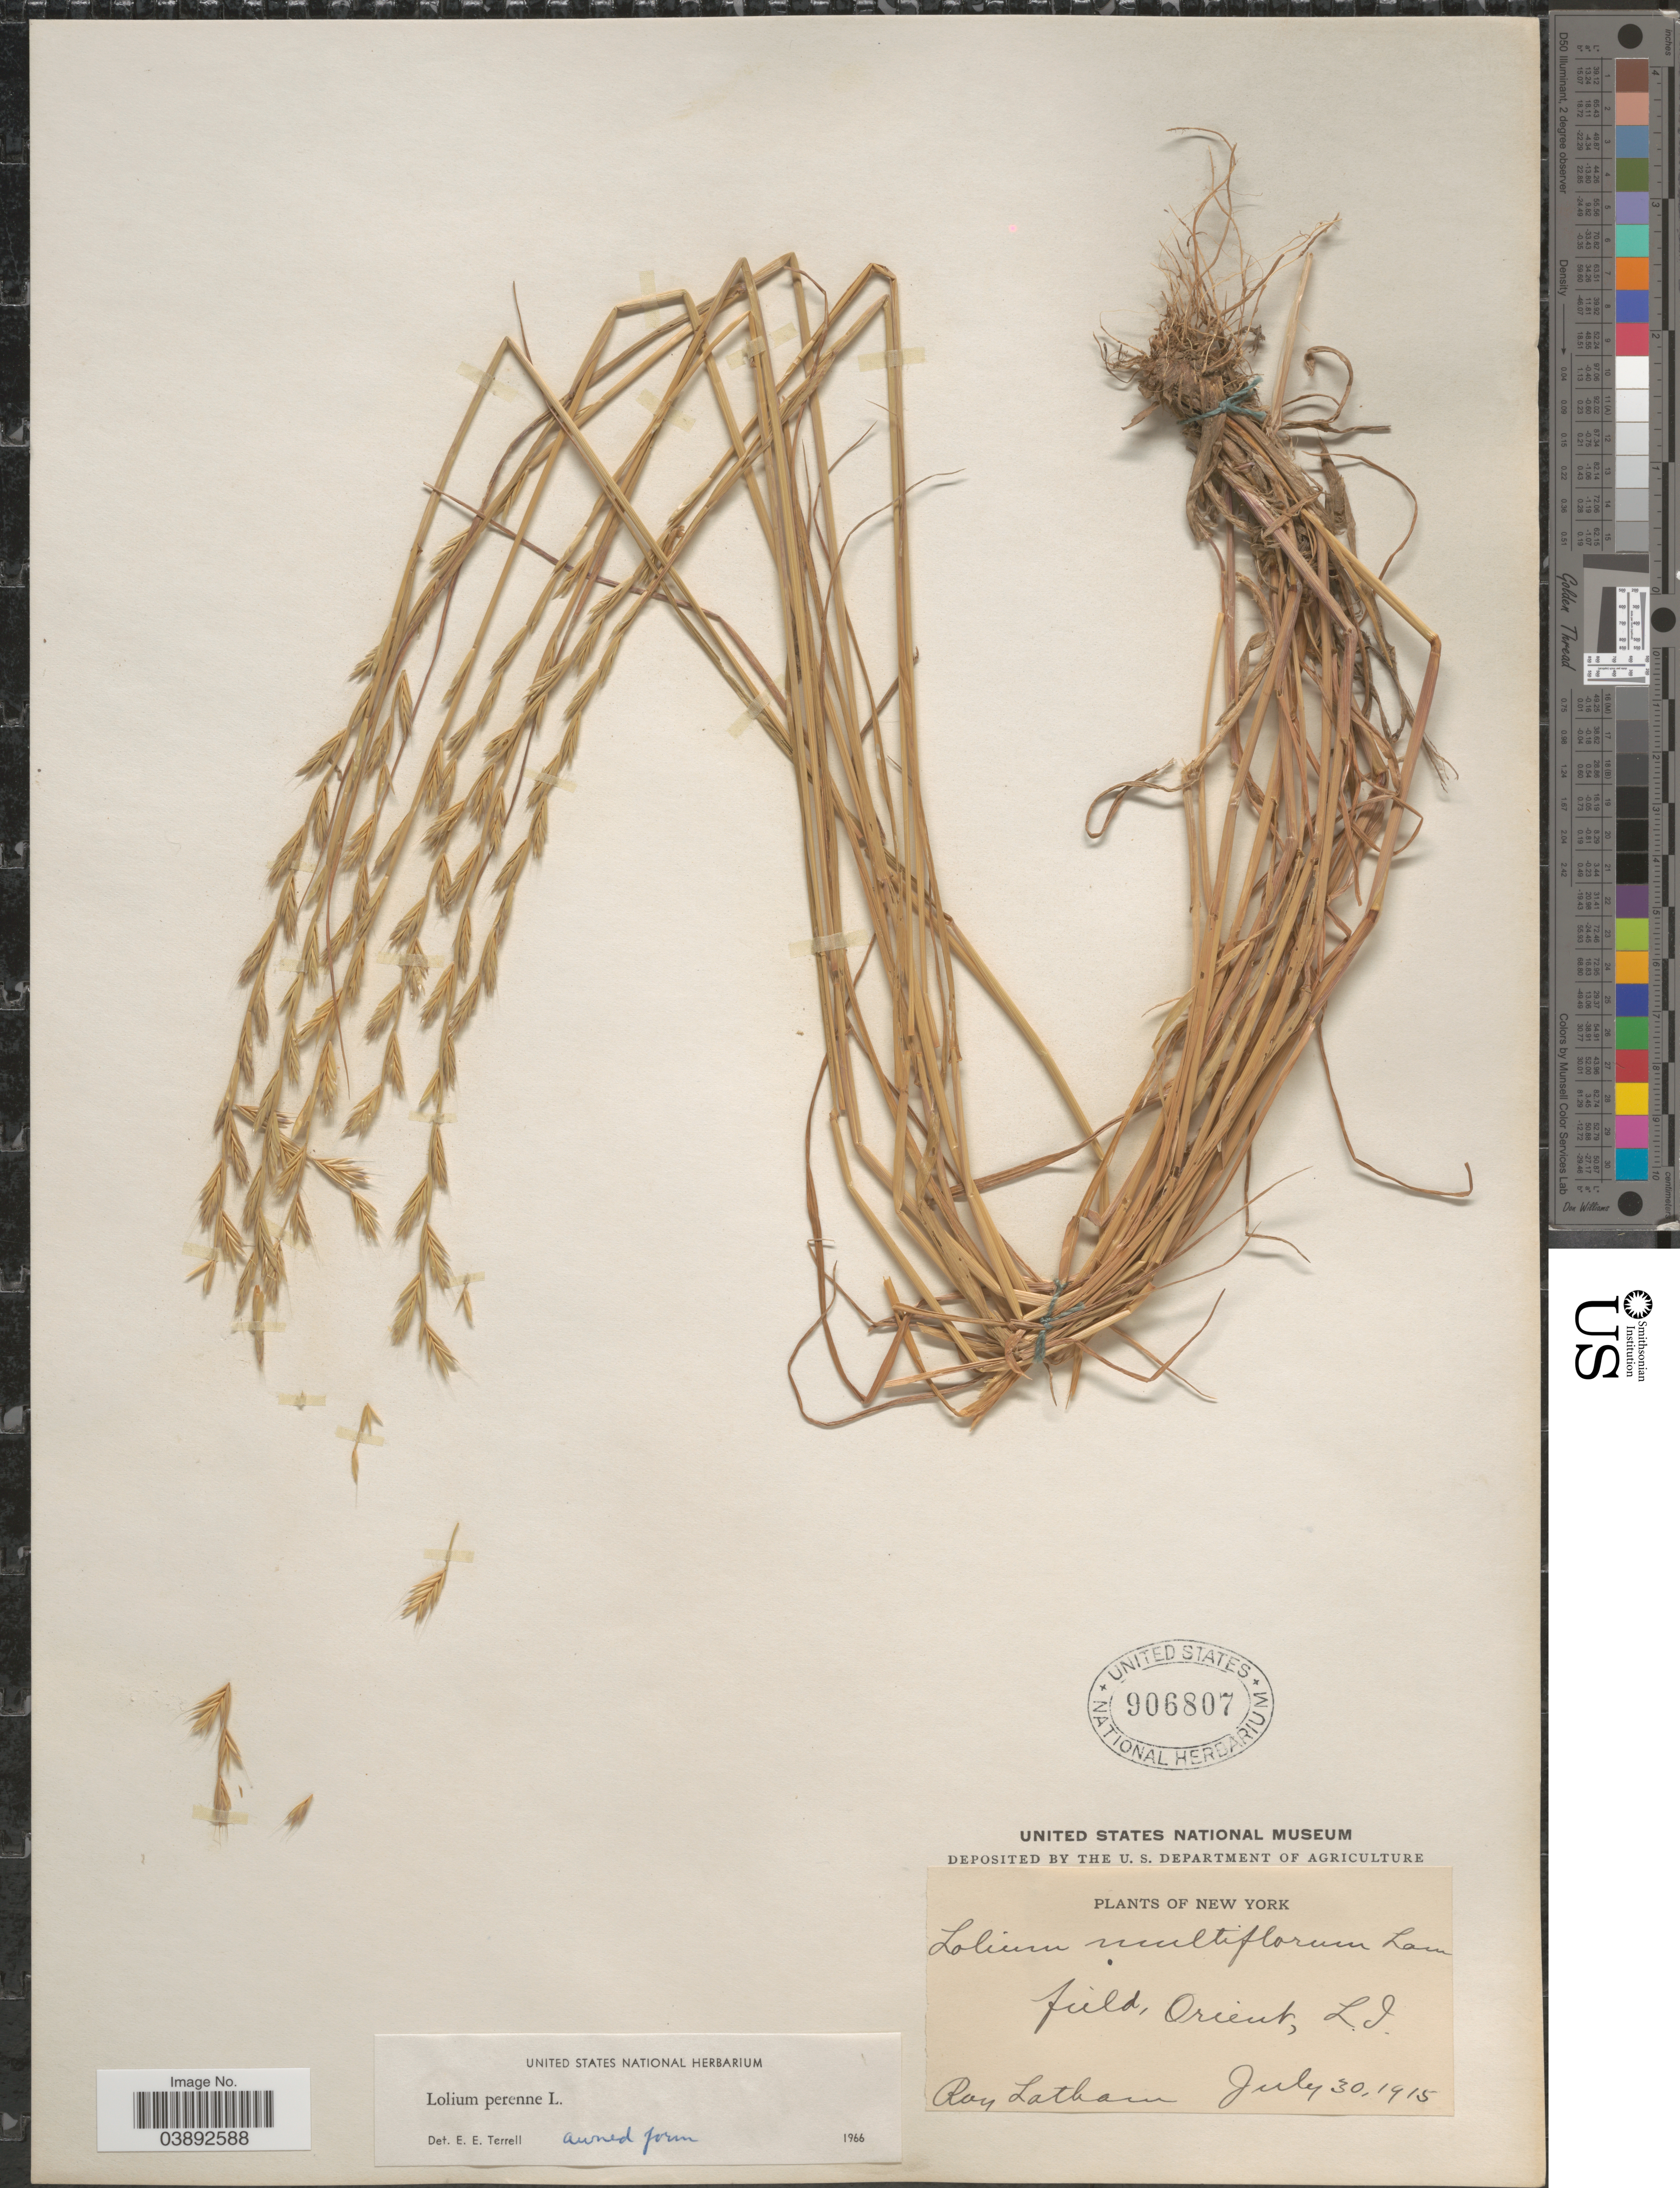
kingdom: Plantae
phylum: Tracheophyta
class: Liliopsida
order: Poales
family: Poaceae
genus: Lolium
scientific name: Lolium perenne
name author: L.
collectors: R. Latham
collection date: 1915-07-30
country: United States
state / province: New York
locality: Field, Orient, L.I.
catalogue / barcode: US 906807